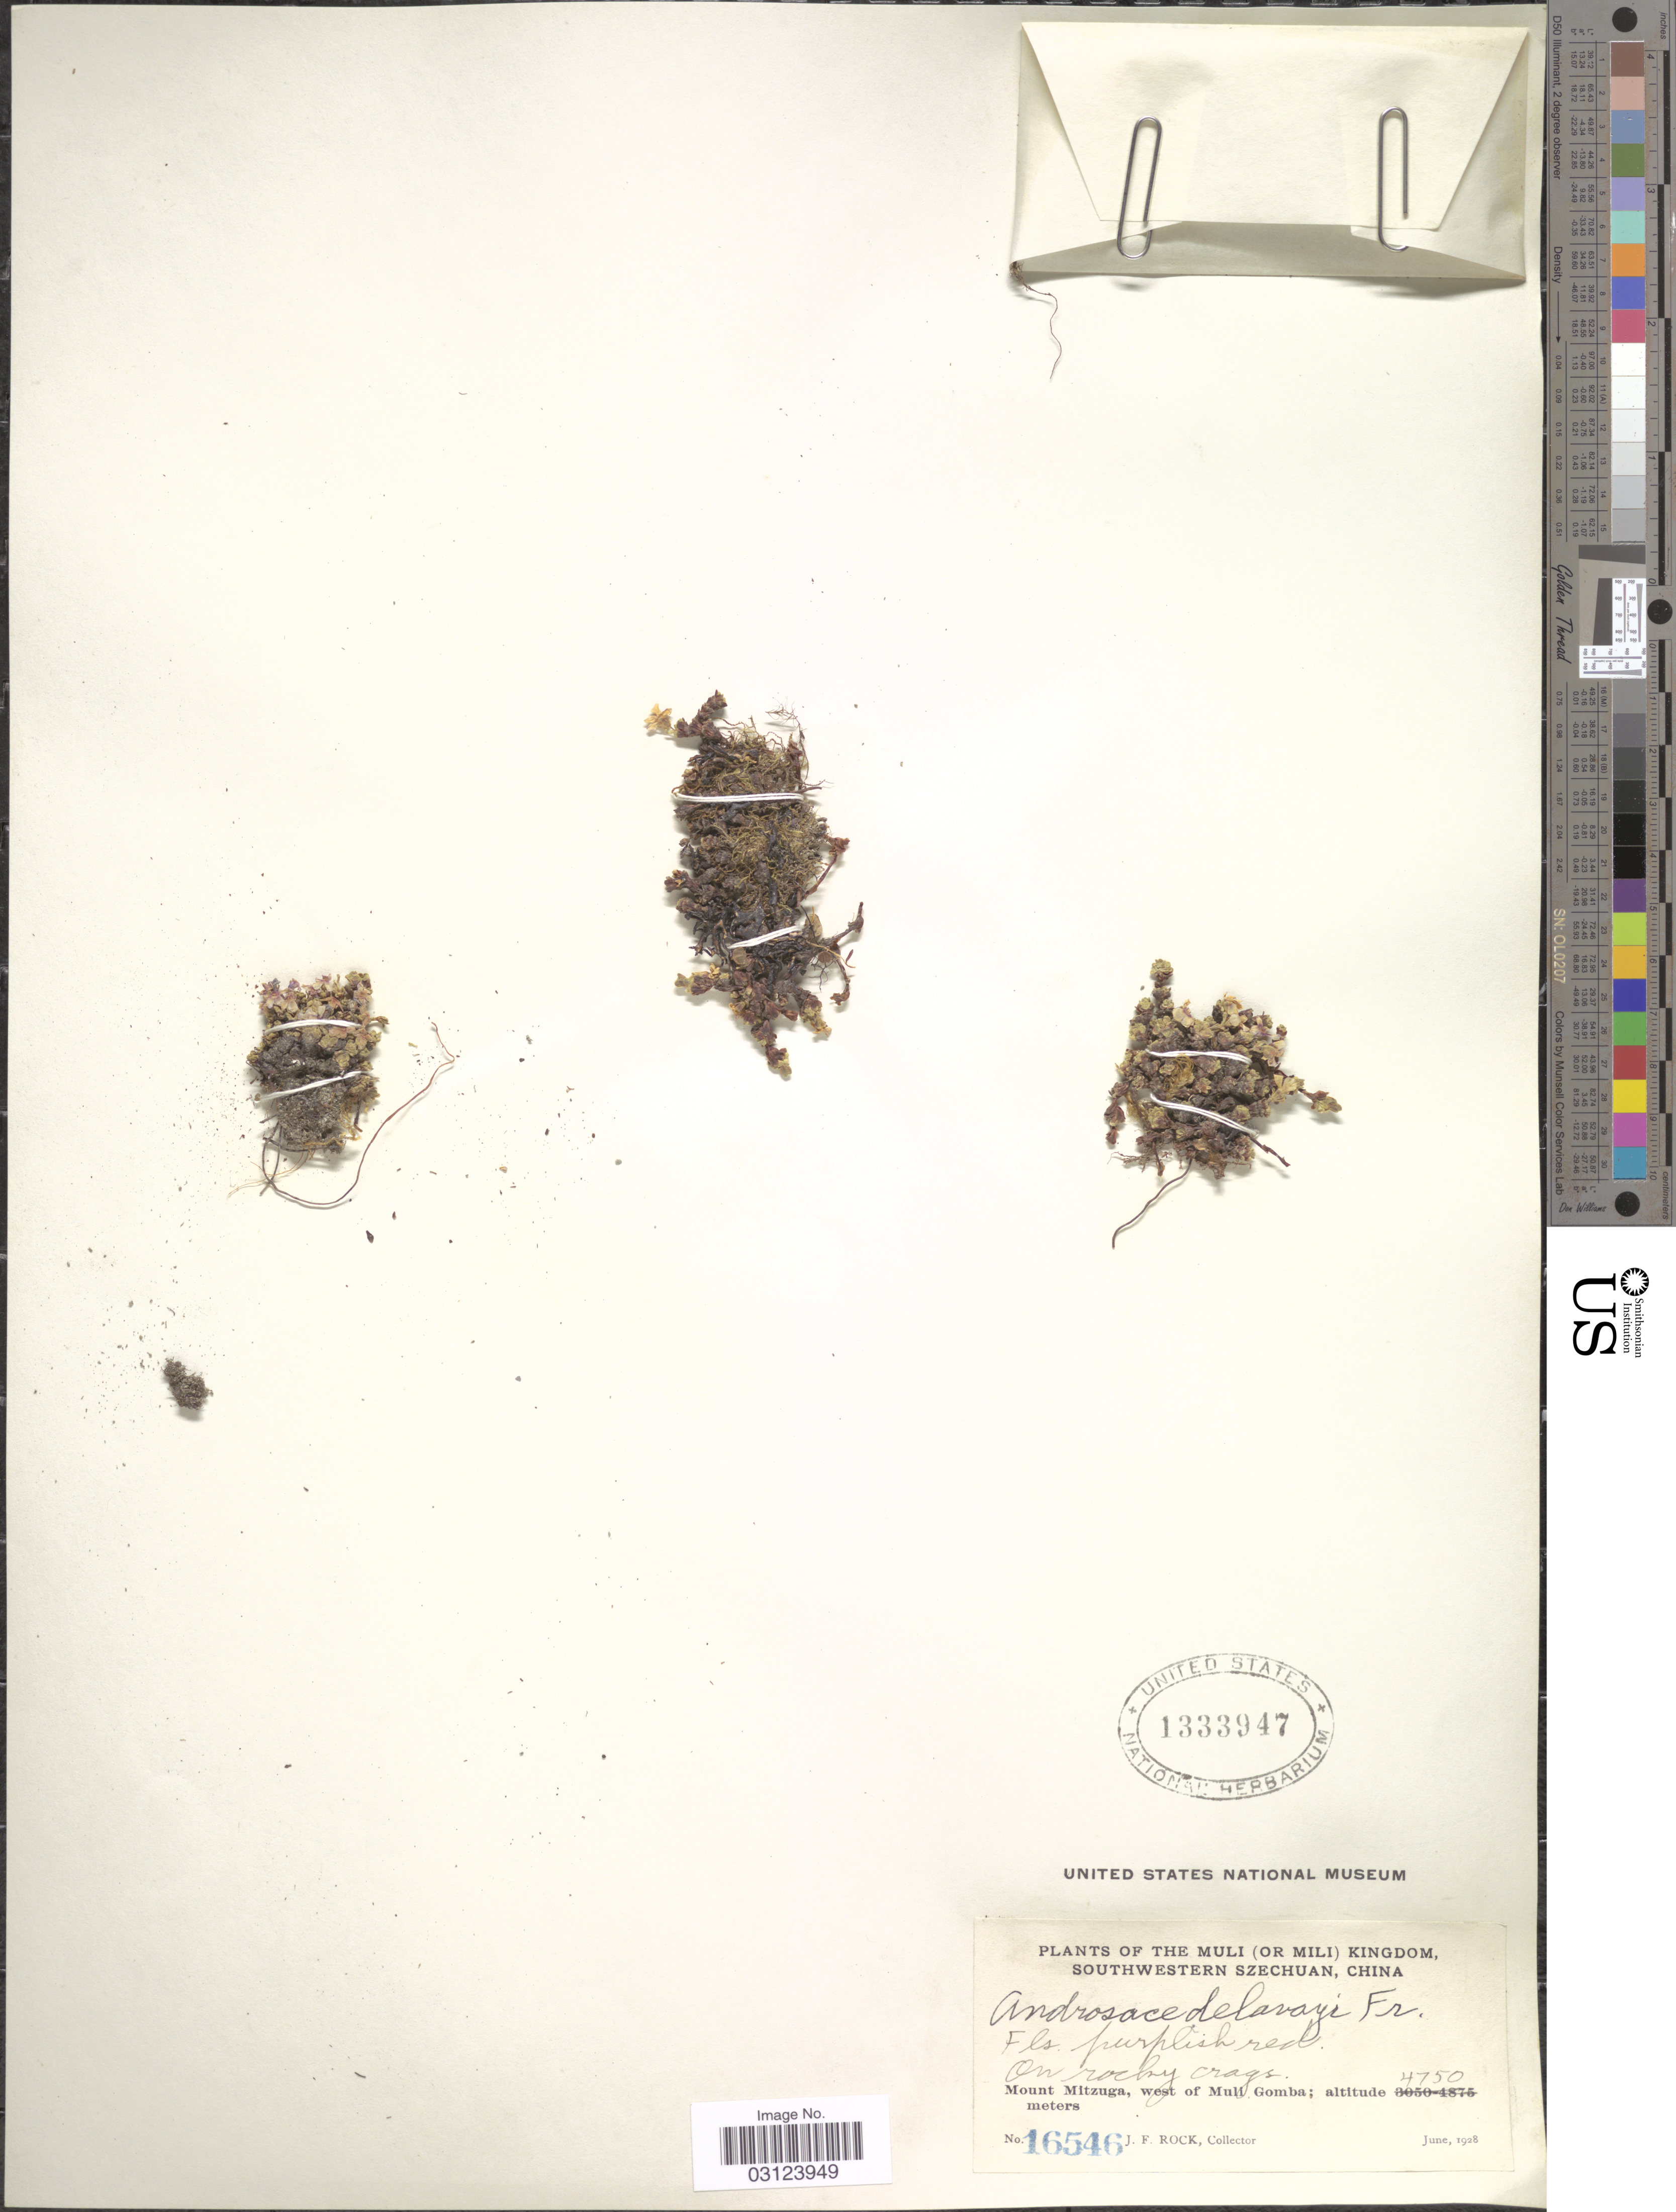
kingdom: Plantae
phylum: Tracheophyta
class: Magnoliopsida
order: Ericales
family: Primulaceae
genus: Androsace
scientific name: Androsace delavayi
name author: Franch.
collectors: J. Rock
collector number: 16546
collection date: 1928-06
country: China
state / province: Sichuan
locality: The Muli (or Mili) Kingdom southwestern Szechwan, Mount Mitzuga, west of Muli Gomba.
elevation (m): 4750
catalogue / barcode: US 1333947